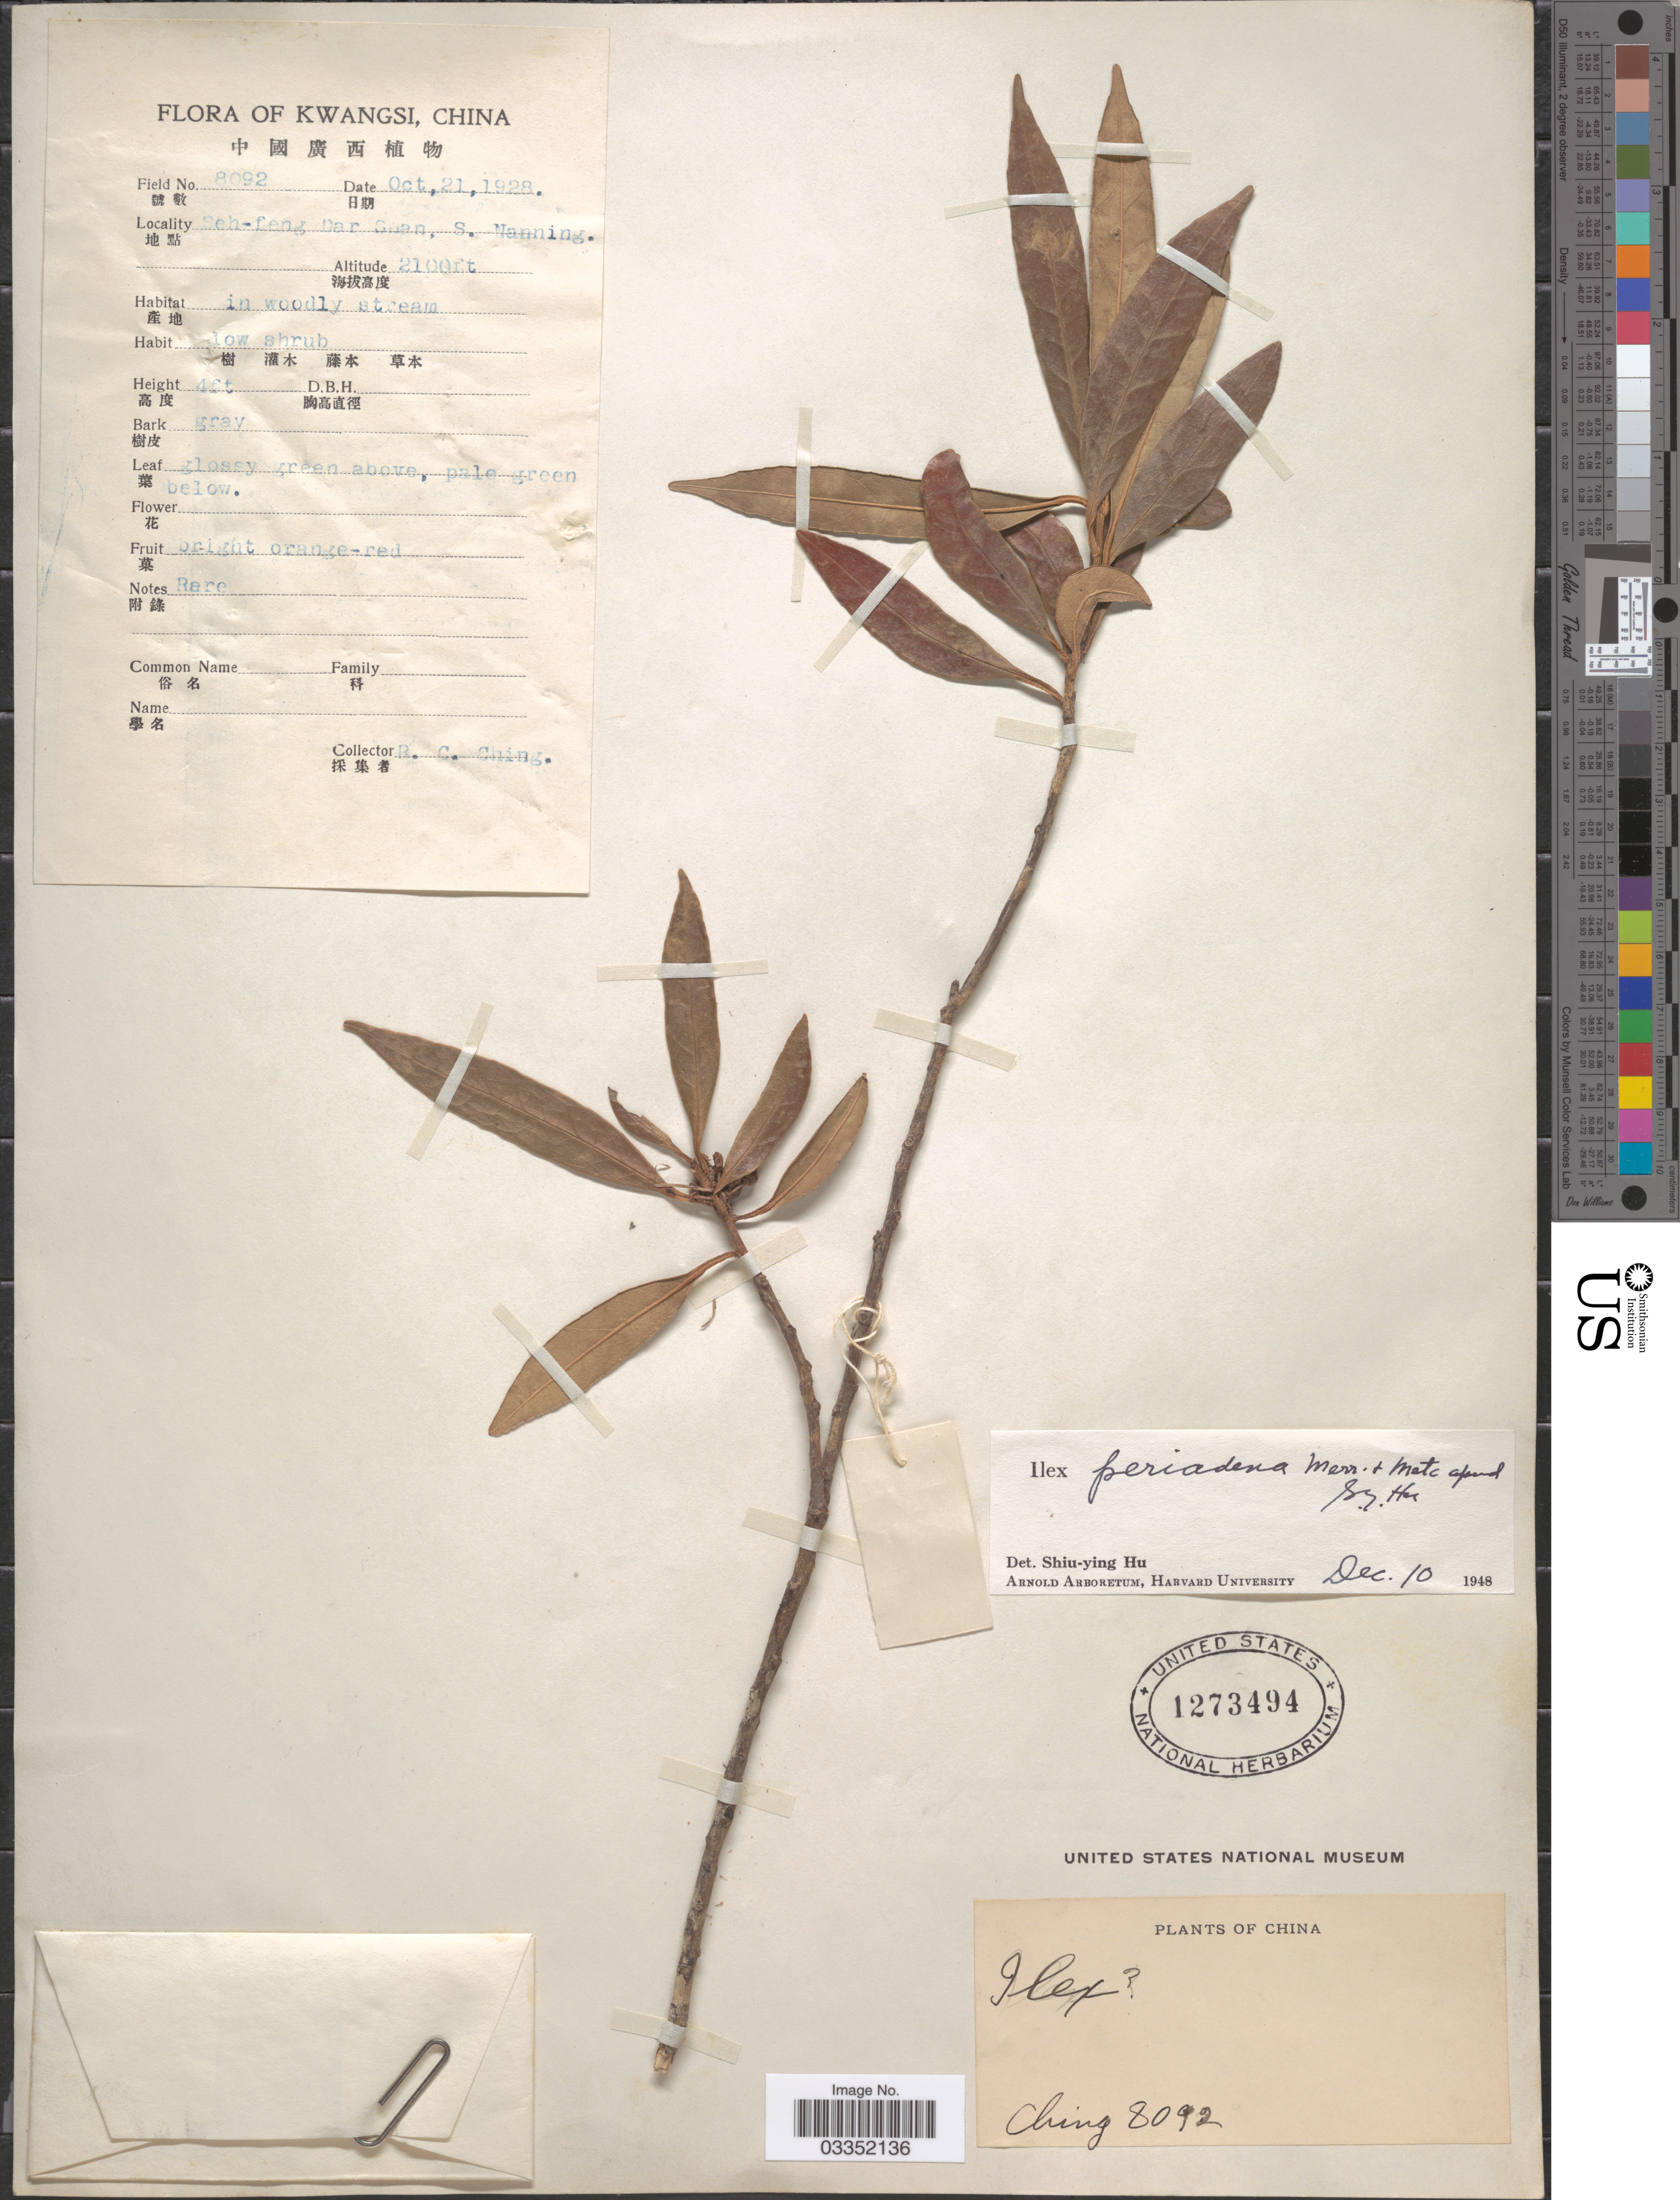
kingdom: Plantae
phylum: Tracheophyta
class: Magnoliopsida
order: Aquifoliales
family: Aquifoliaceae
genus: Ilex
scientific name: Ilex peiradena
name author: S.Y. Hu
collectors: R. C. Ching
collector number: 8092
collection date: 1928-10-21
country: China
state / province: Guangxi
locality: Kwangsi. Seh-feng Dar Suan, S. Nanning.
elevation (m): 640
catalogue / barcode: US 1273494